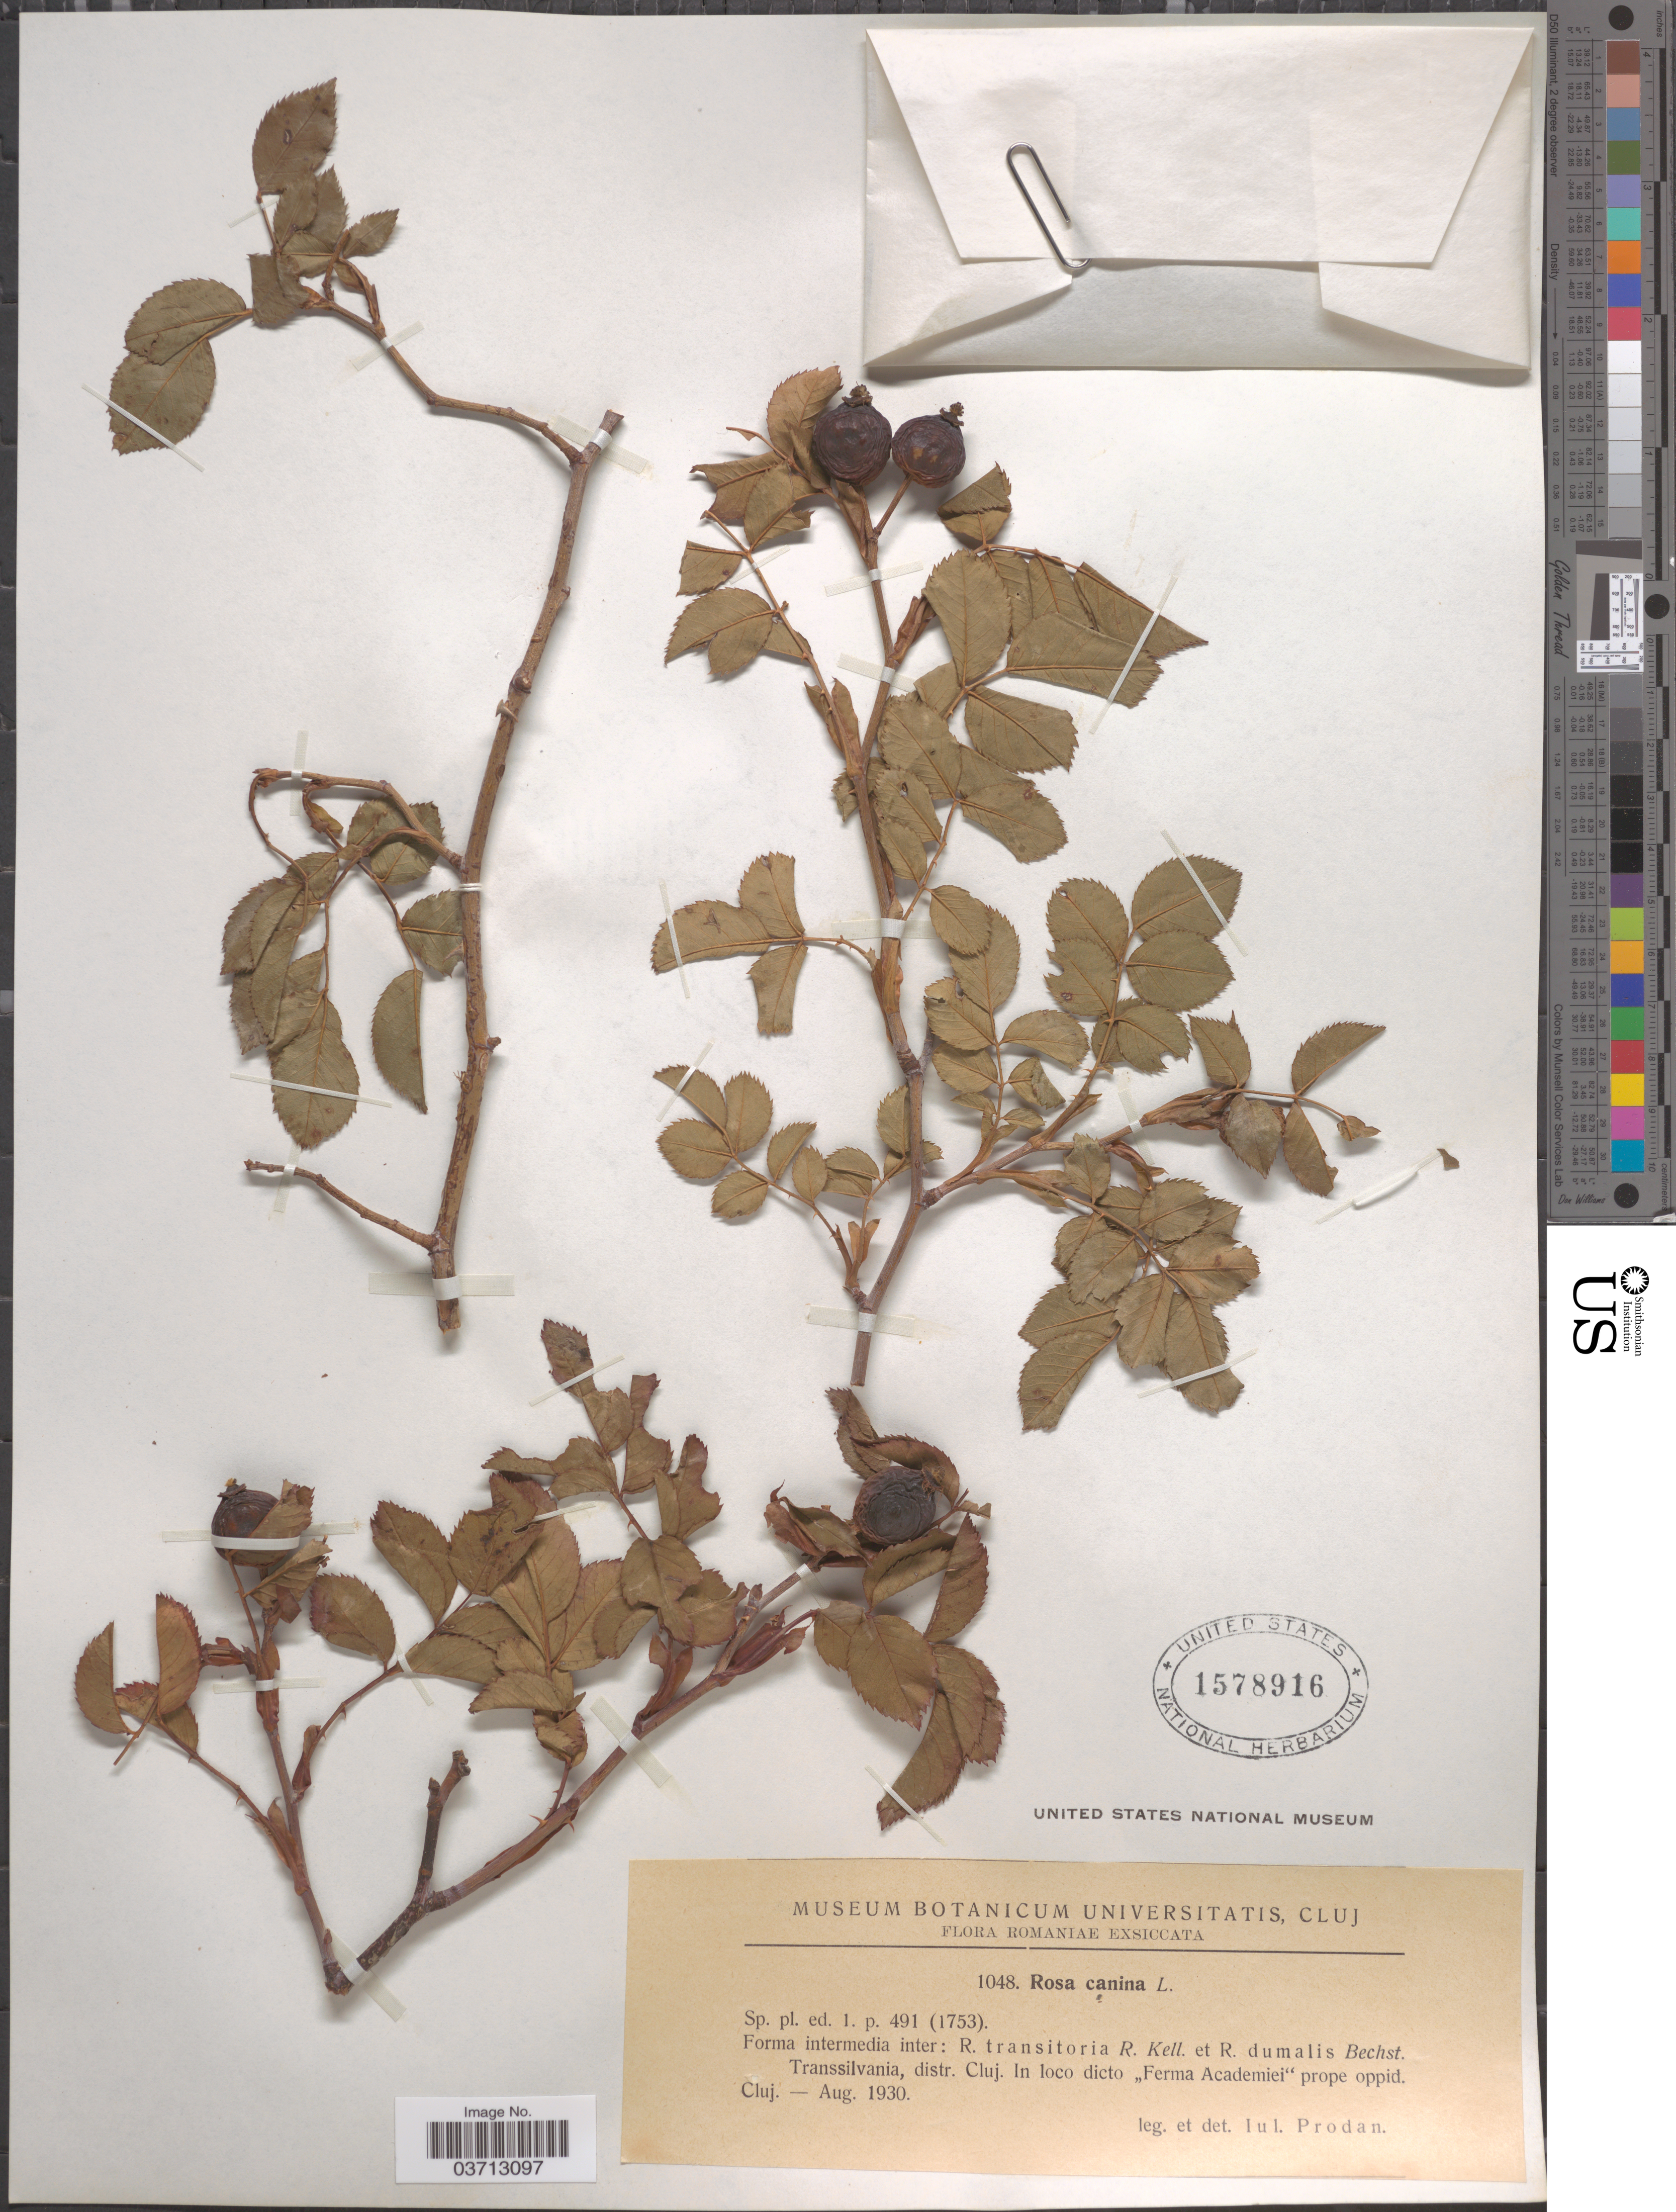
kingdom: Plantae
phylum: Tracheophyta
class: Magnoliopsida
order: Rosales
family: Rosaceae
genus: Rosa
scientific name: Rosa canina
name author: L.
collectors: J. Prodan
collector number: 1048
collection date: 1930-08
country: Romania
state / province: Cluj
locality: Transsilvania, distr. Cluj. In loco dicto "Ferma Academiei" prope oppid Cluj.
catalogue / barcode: US 1578916